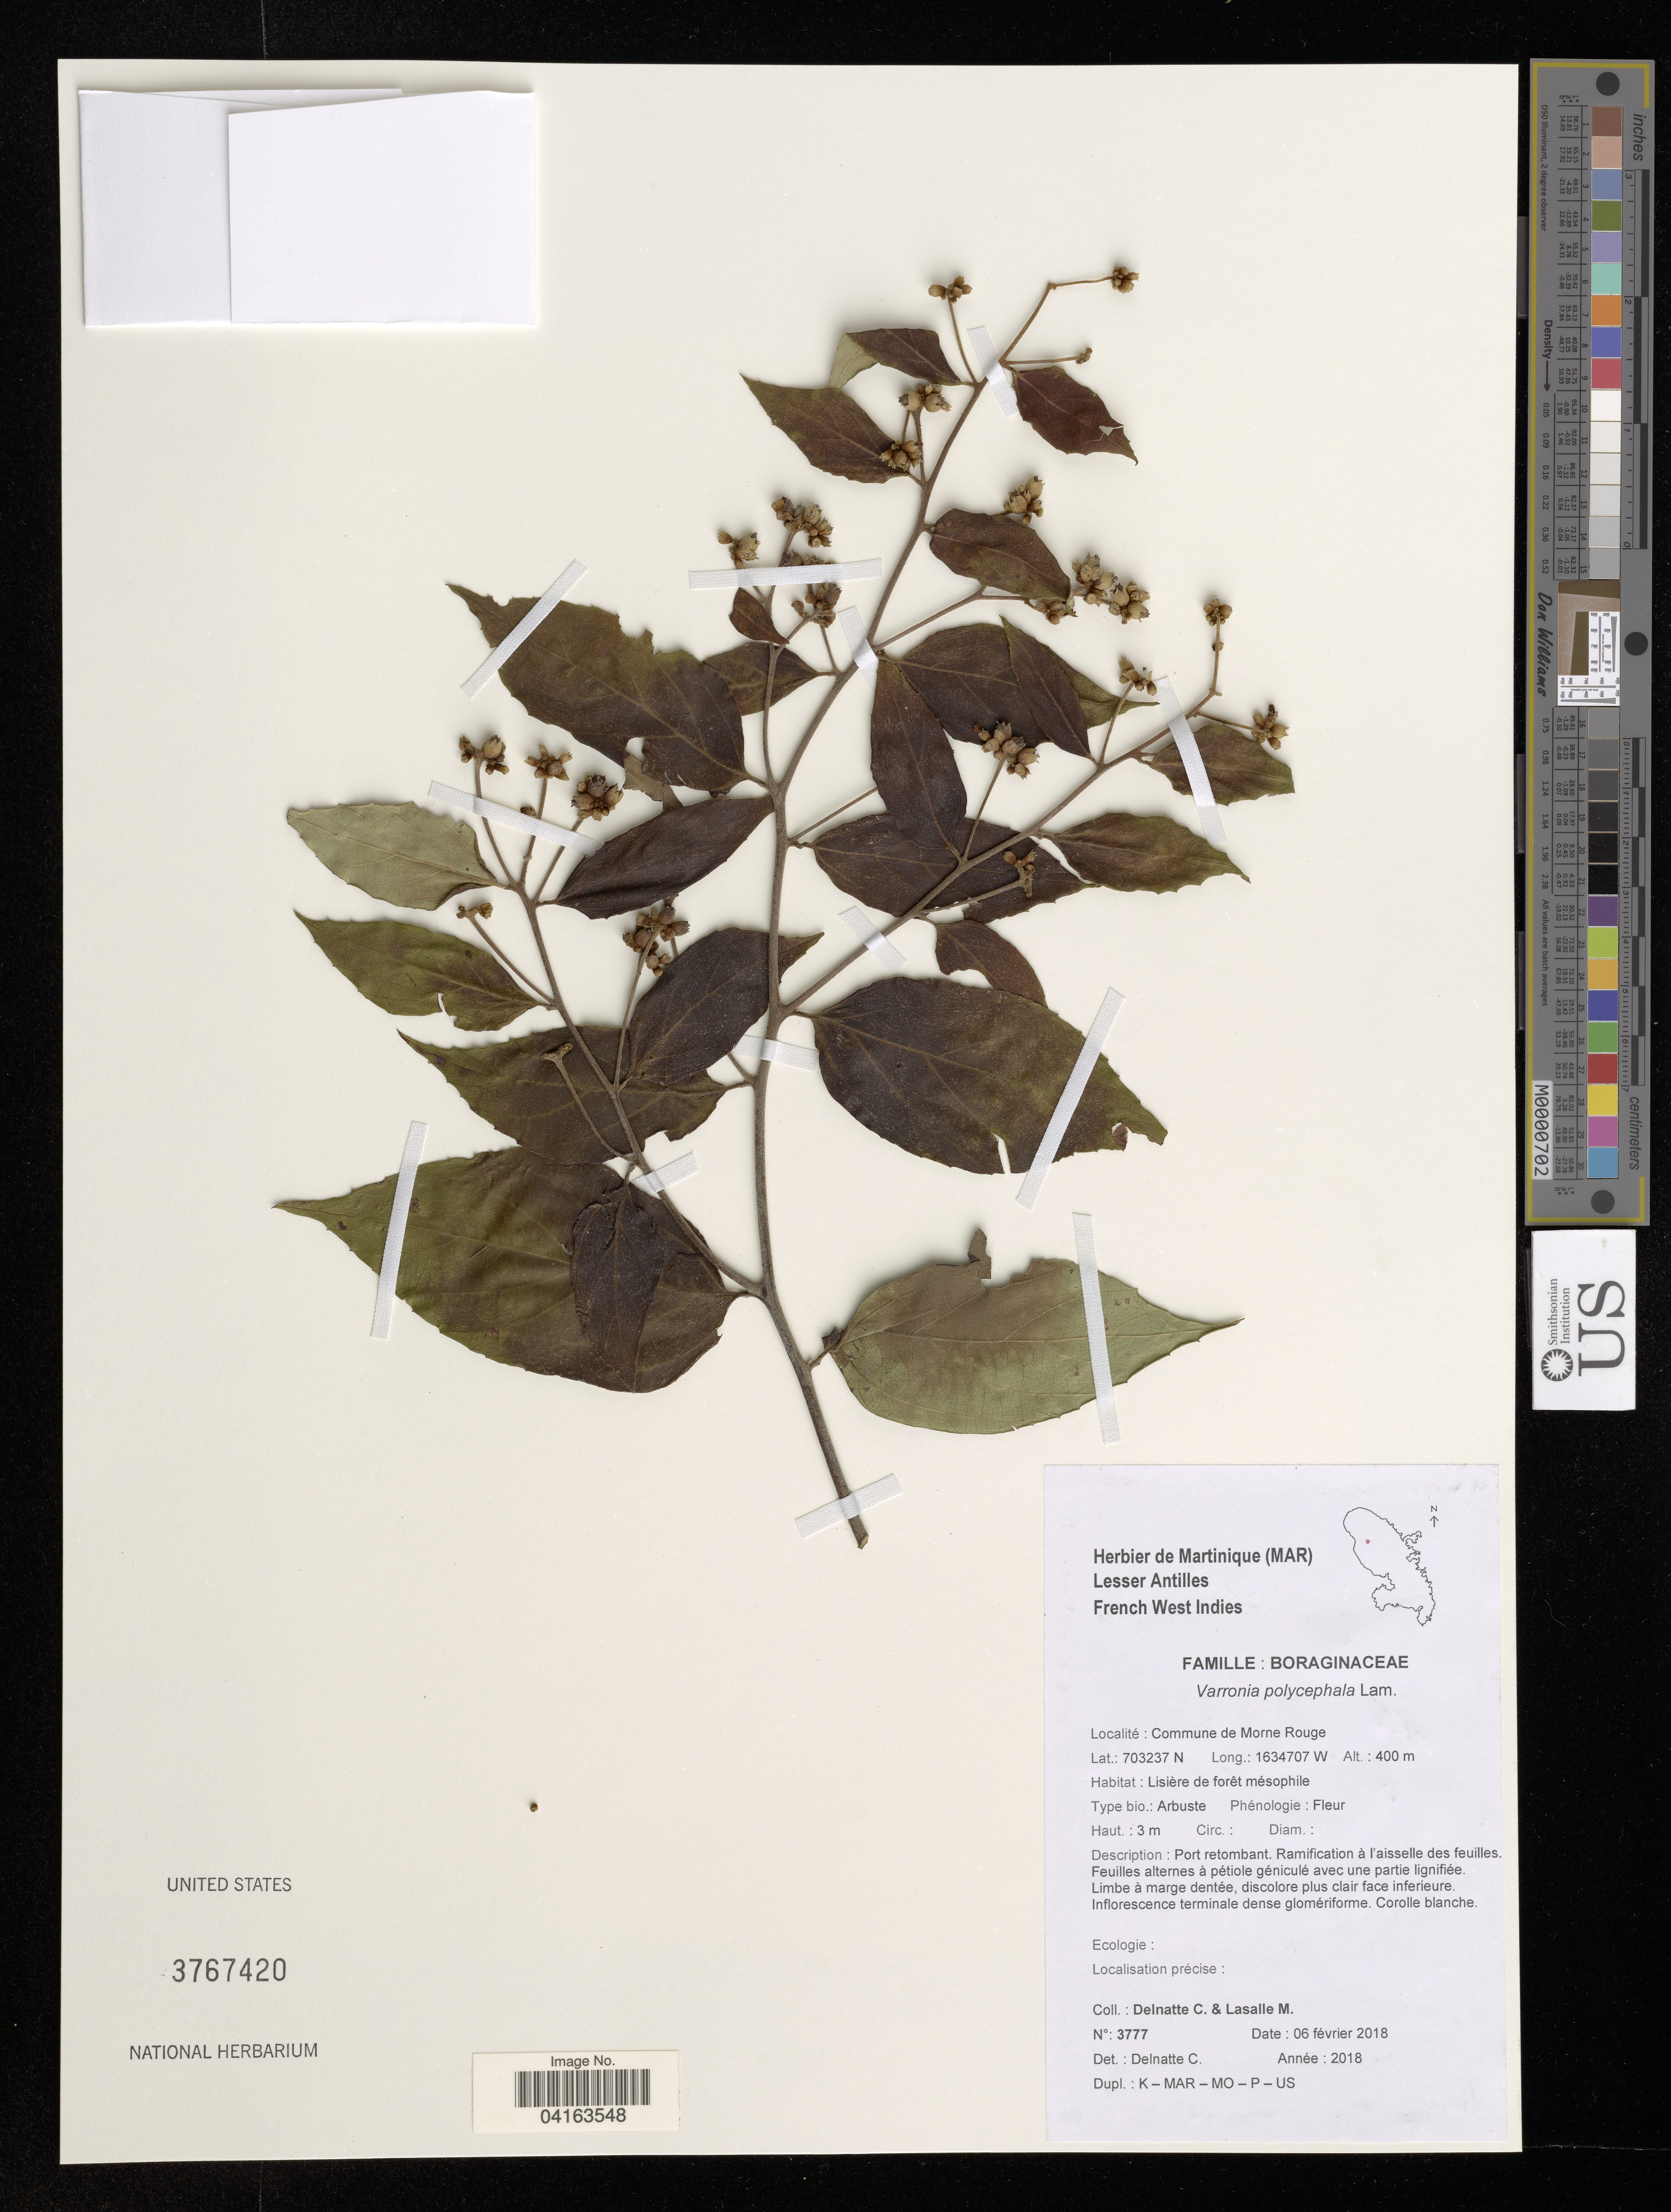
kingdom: Plantae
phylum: Tracheophyta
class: Magnoliopsida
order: Boraginales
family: Cordiaceae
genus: Varronia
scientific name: Varronia polycephala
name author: Lam.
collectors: C. Delnatte & M. Lasalle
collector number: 3777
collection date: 2018-02-06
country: Martinique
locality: Commune de Morne Rouge. Lisière de forêt mésophile.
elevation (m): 400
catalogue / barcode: US 3767420